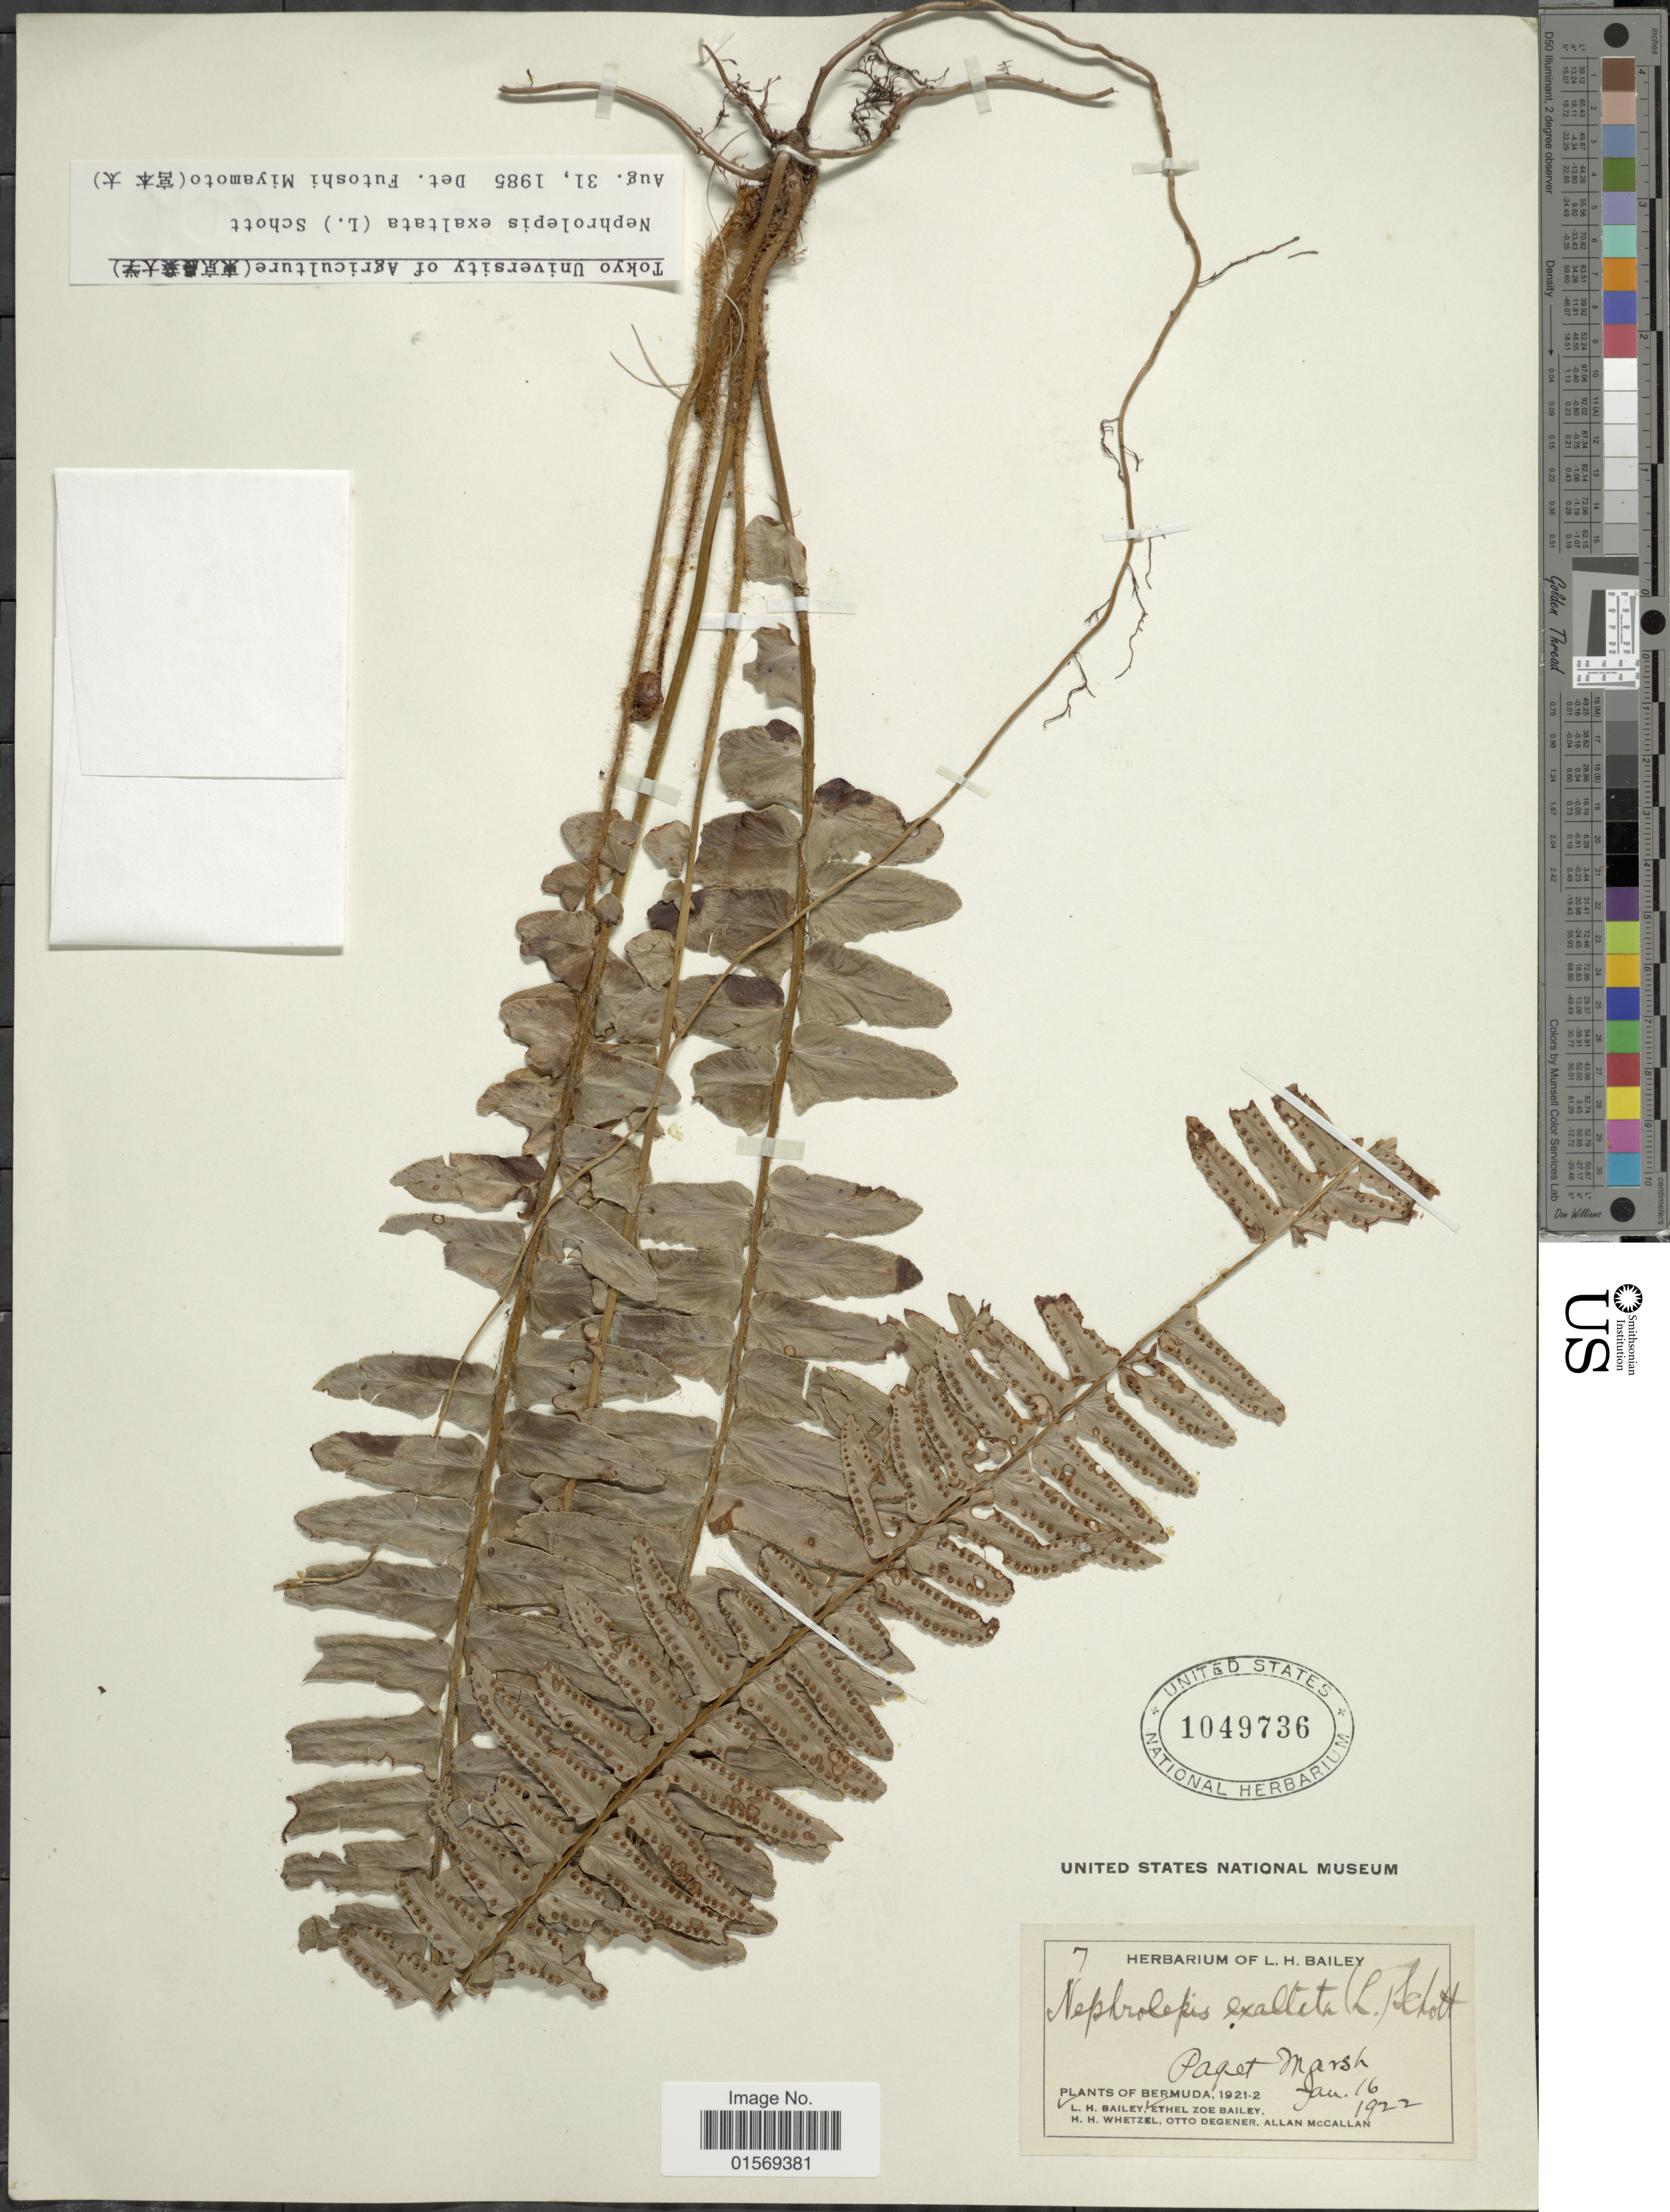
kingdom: Plantae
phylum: Tracheophyta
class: Polypodiopsida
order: Polypodiales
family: Nephrolepidaceae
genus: Nephrolepis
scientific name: Nephrolepis exaltata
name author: (L.) Schott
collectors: L. H. Bailey, E. Z. Bailey, H. Whetzel, O. Degener & A. McCallan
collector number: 7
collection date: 1922-01-16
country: Bermuda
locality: Bermuda, Paqet Marsh.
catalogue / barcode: US 1049736